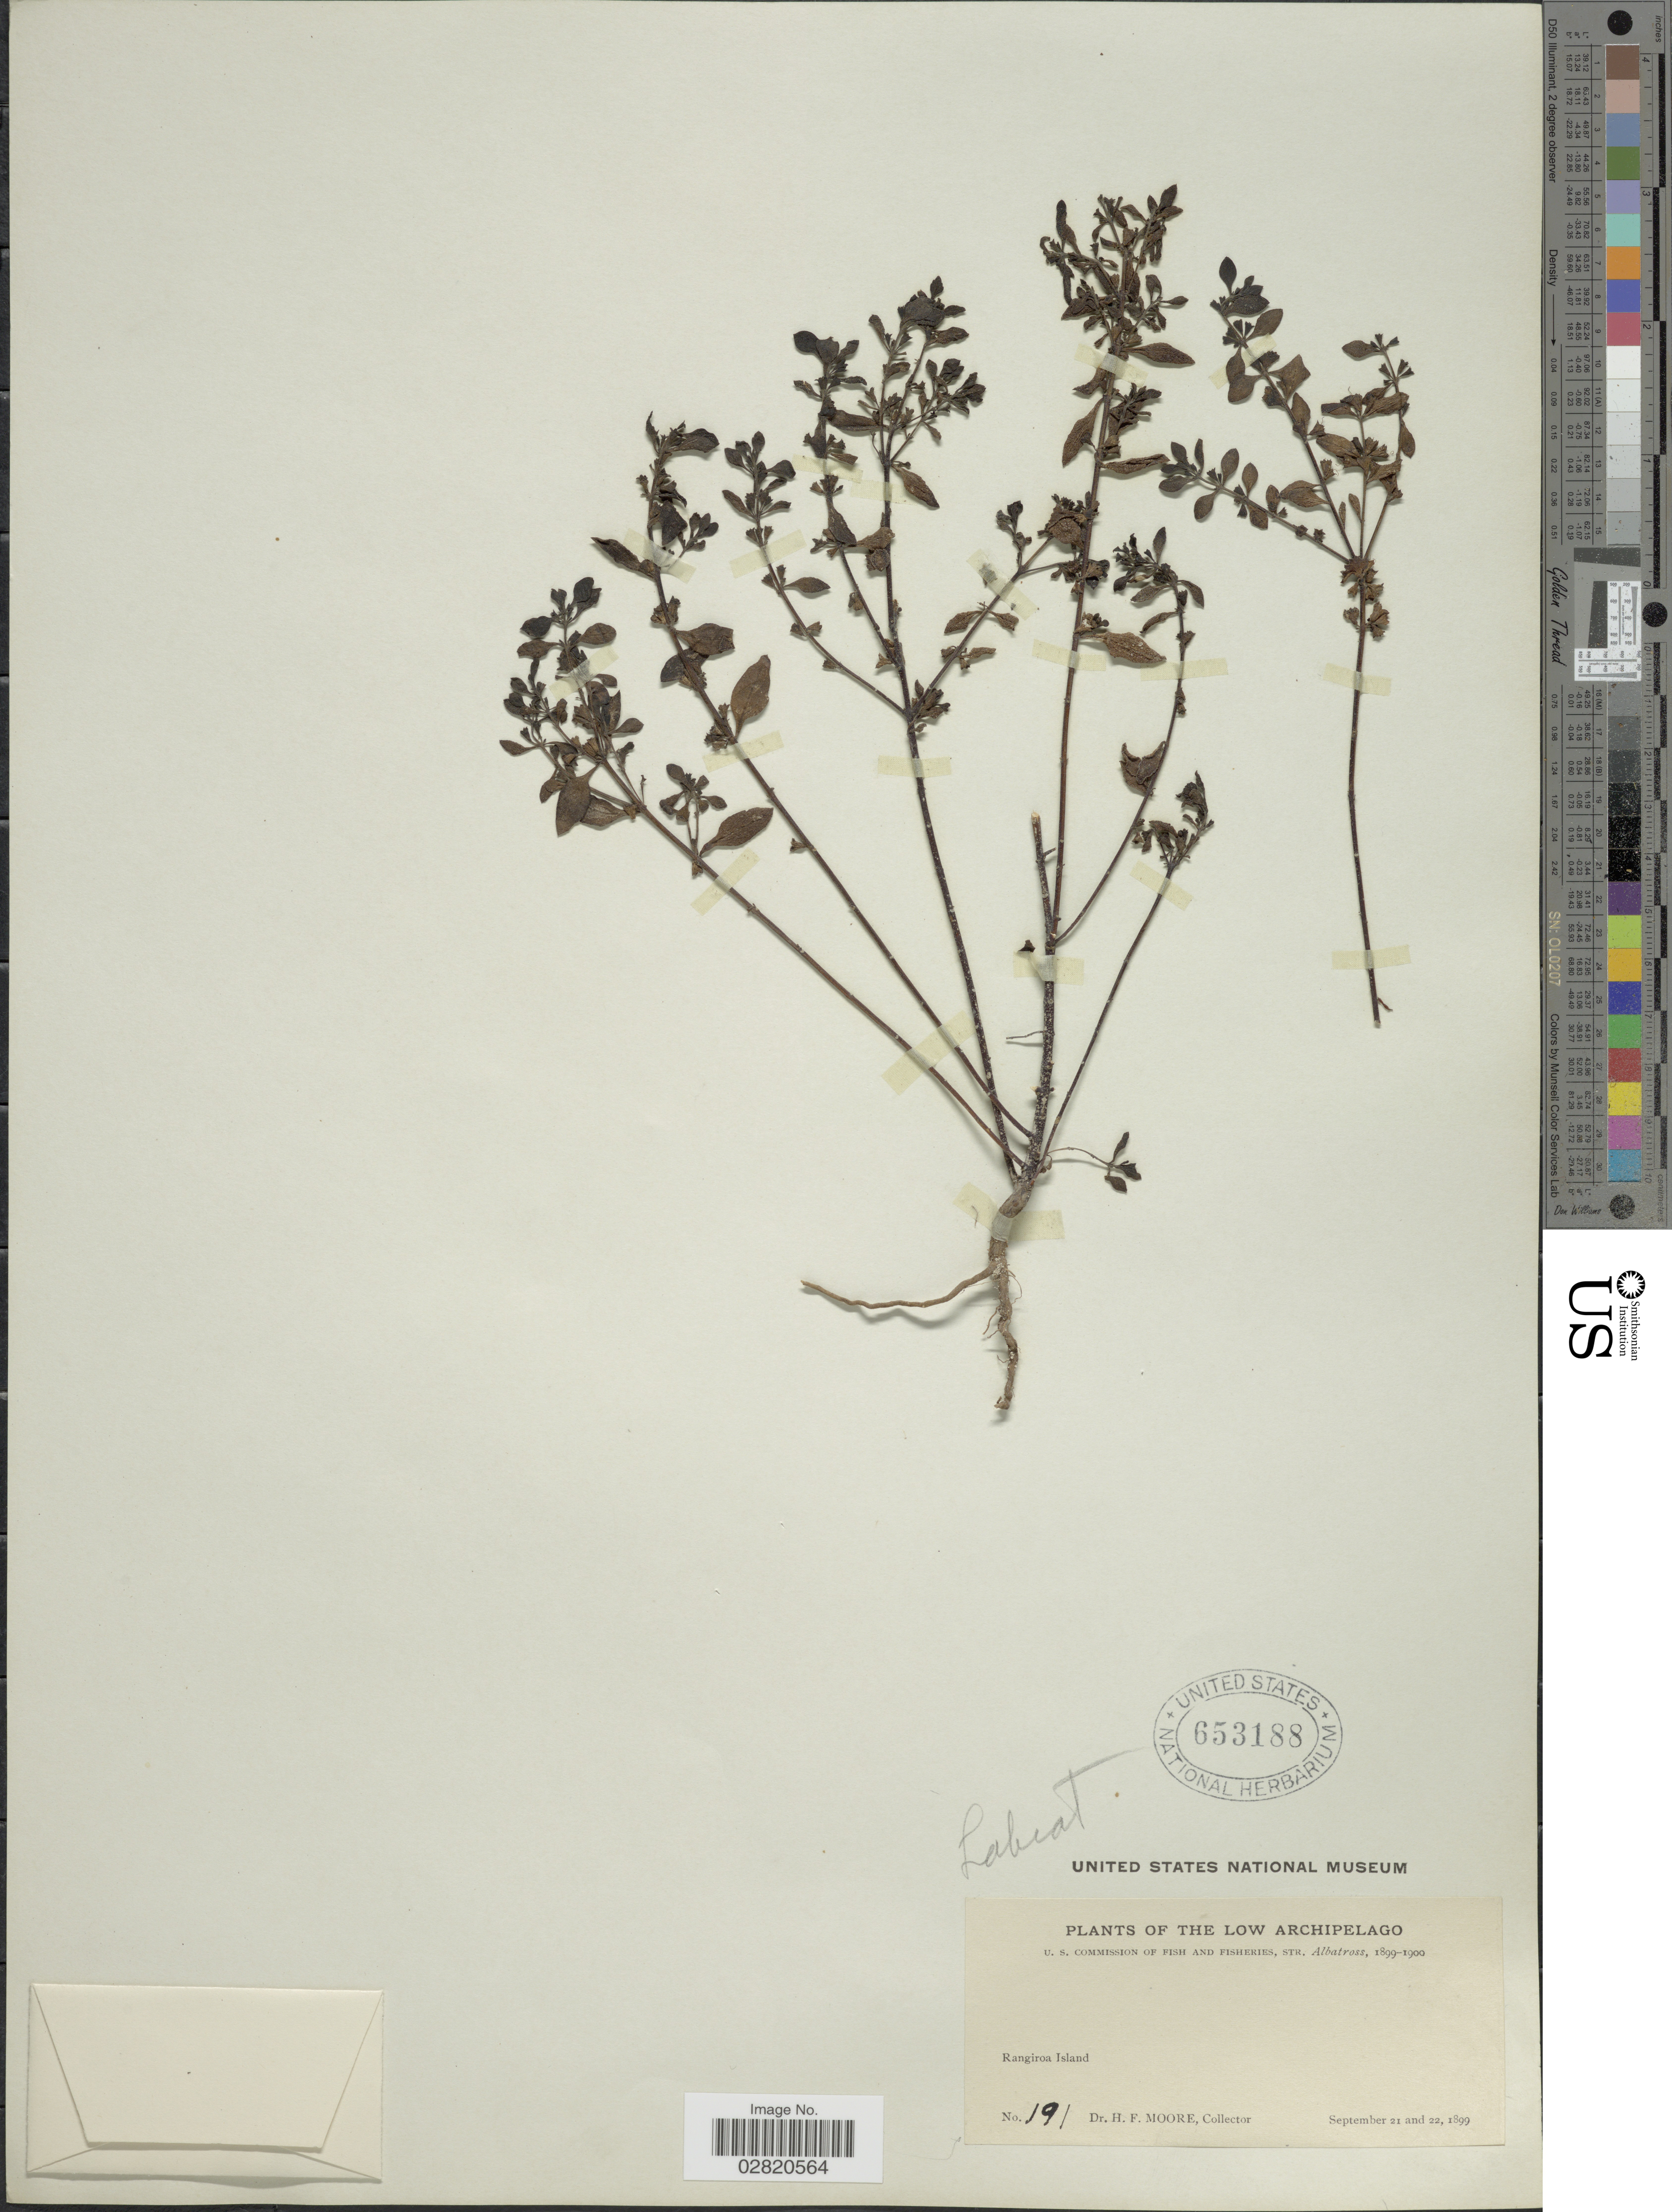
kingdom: Plantae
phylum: Tracheophyta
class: Magnoliopsida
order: Lamiales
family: Lamiaceae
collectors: H. F. Moore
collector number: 191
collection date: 1899-09-21/1899-09-22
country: French Polynesia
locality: Low Archipelago. Rangiroa Island.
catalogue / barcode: US 653188